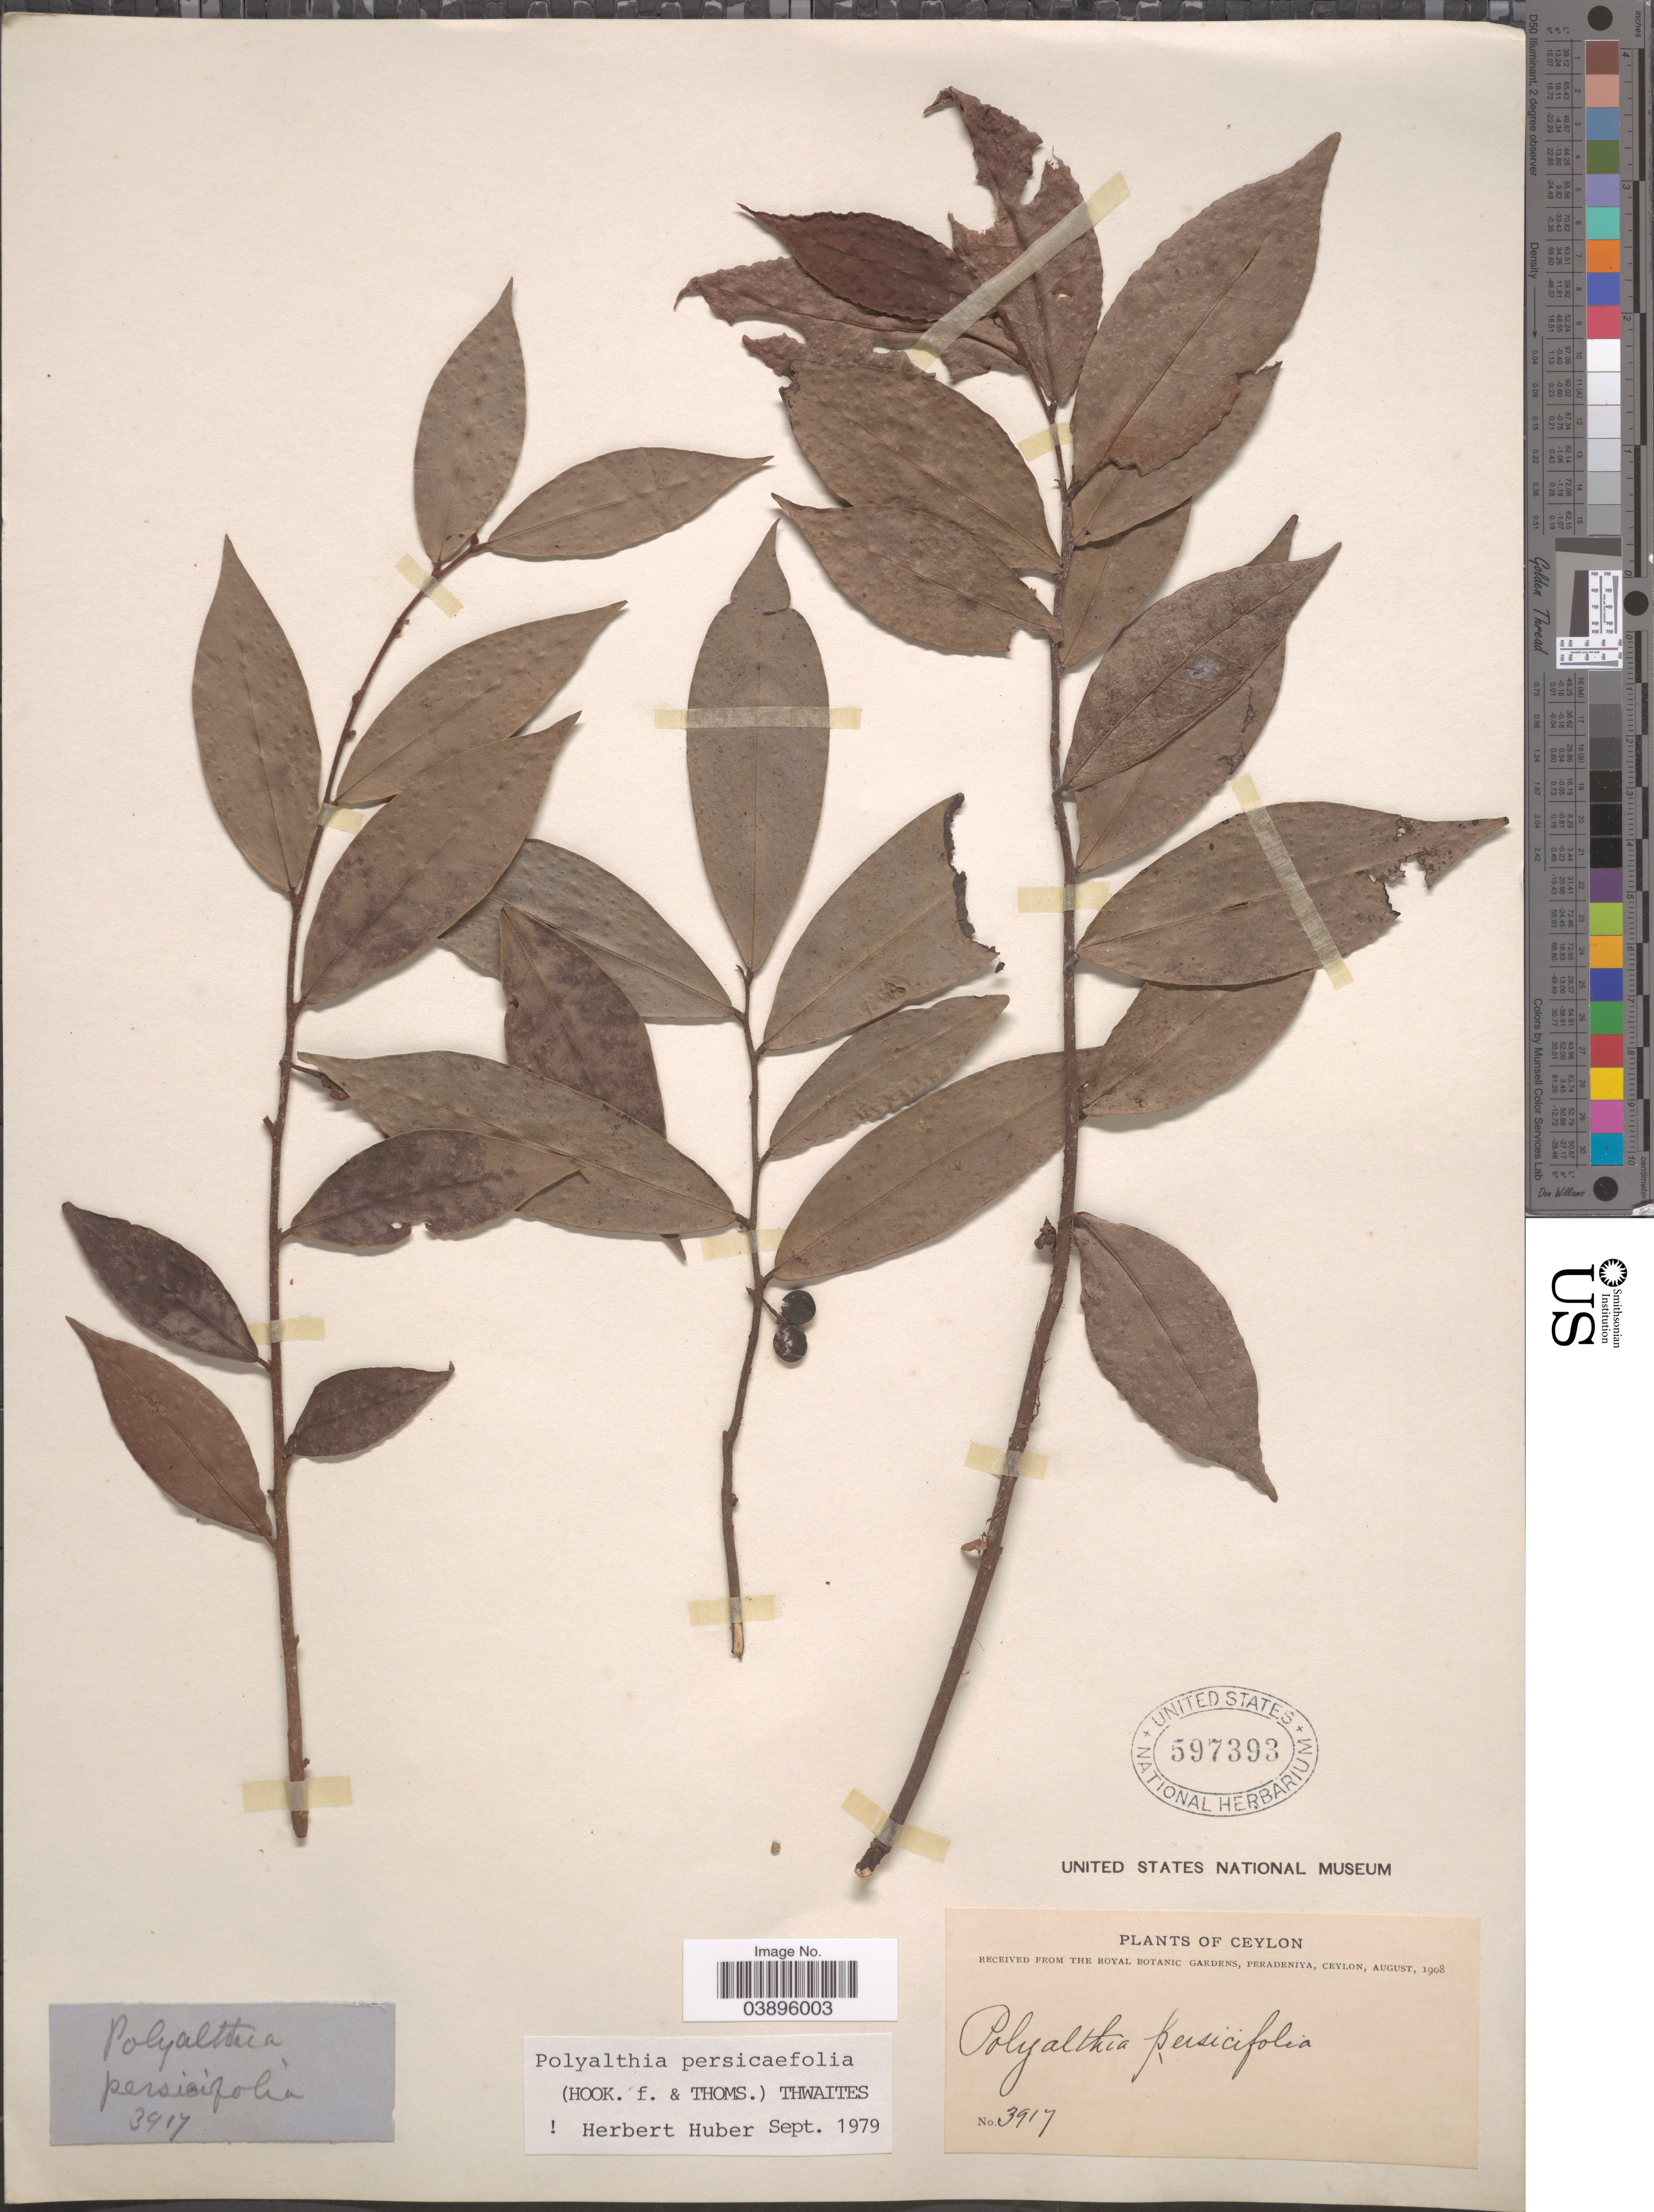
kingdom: Plantae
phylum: Tracheophyta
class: Magnoliopsida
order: Magnoliales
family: Annonaceae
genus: Polyalthia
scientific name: Polyalthia persicifolia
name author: (Hook. f. & Thomson) Bedd.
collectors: ex herb. Royal Botanic Gardens, Peradeniya, Ceylon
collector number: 3917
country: Sri Lanka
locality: Ceylon.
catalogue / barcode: US 597393